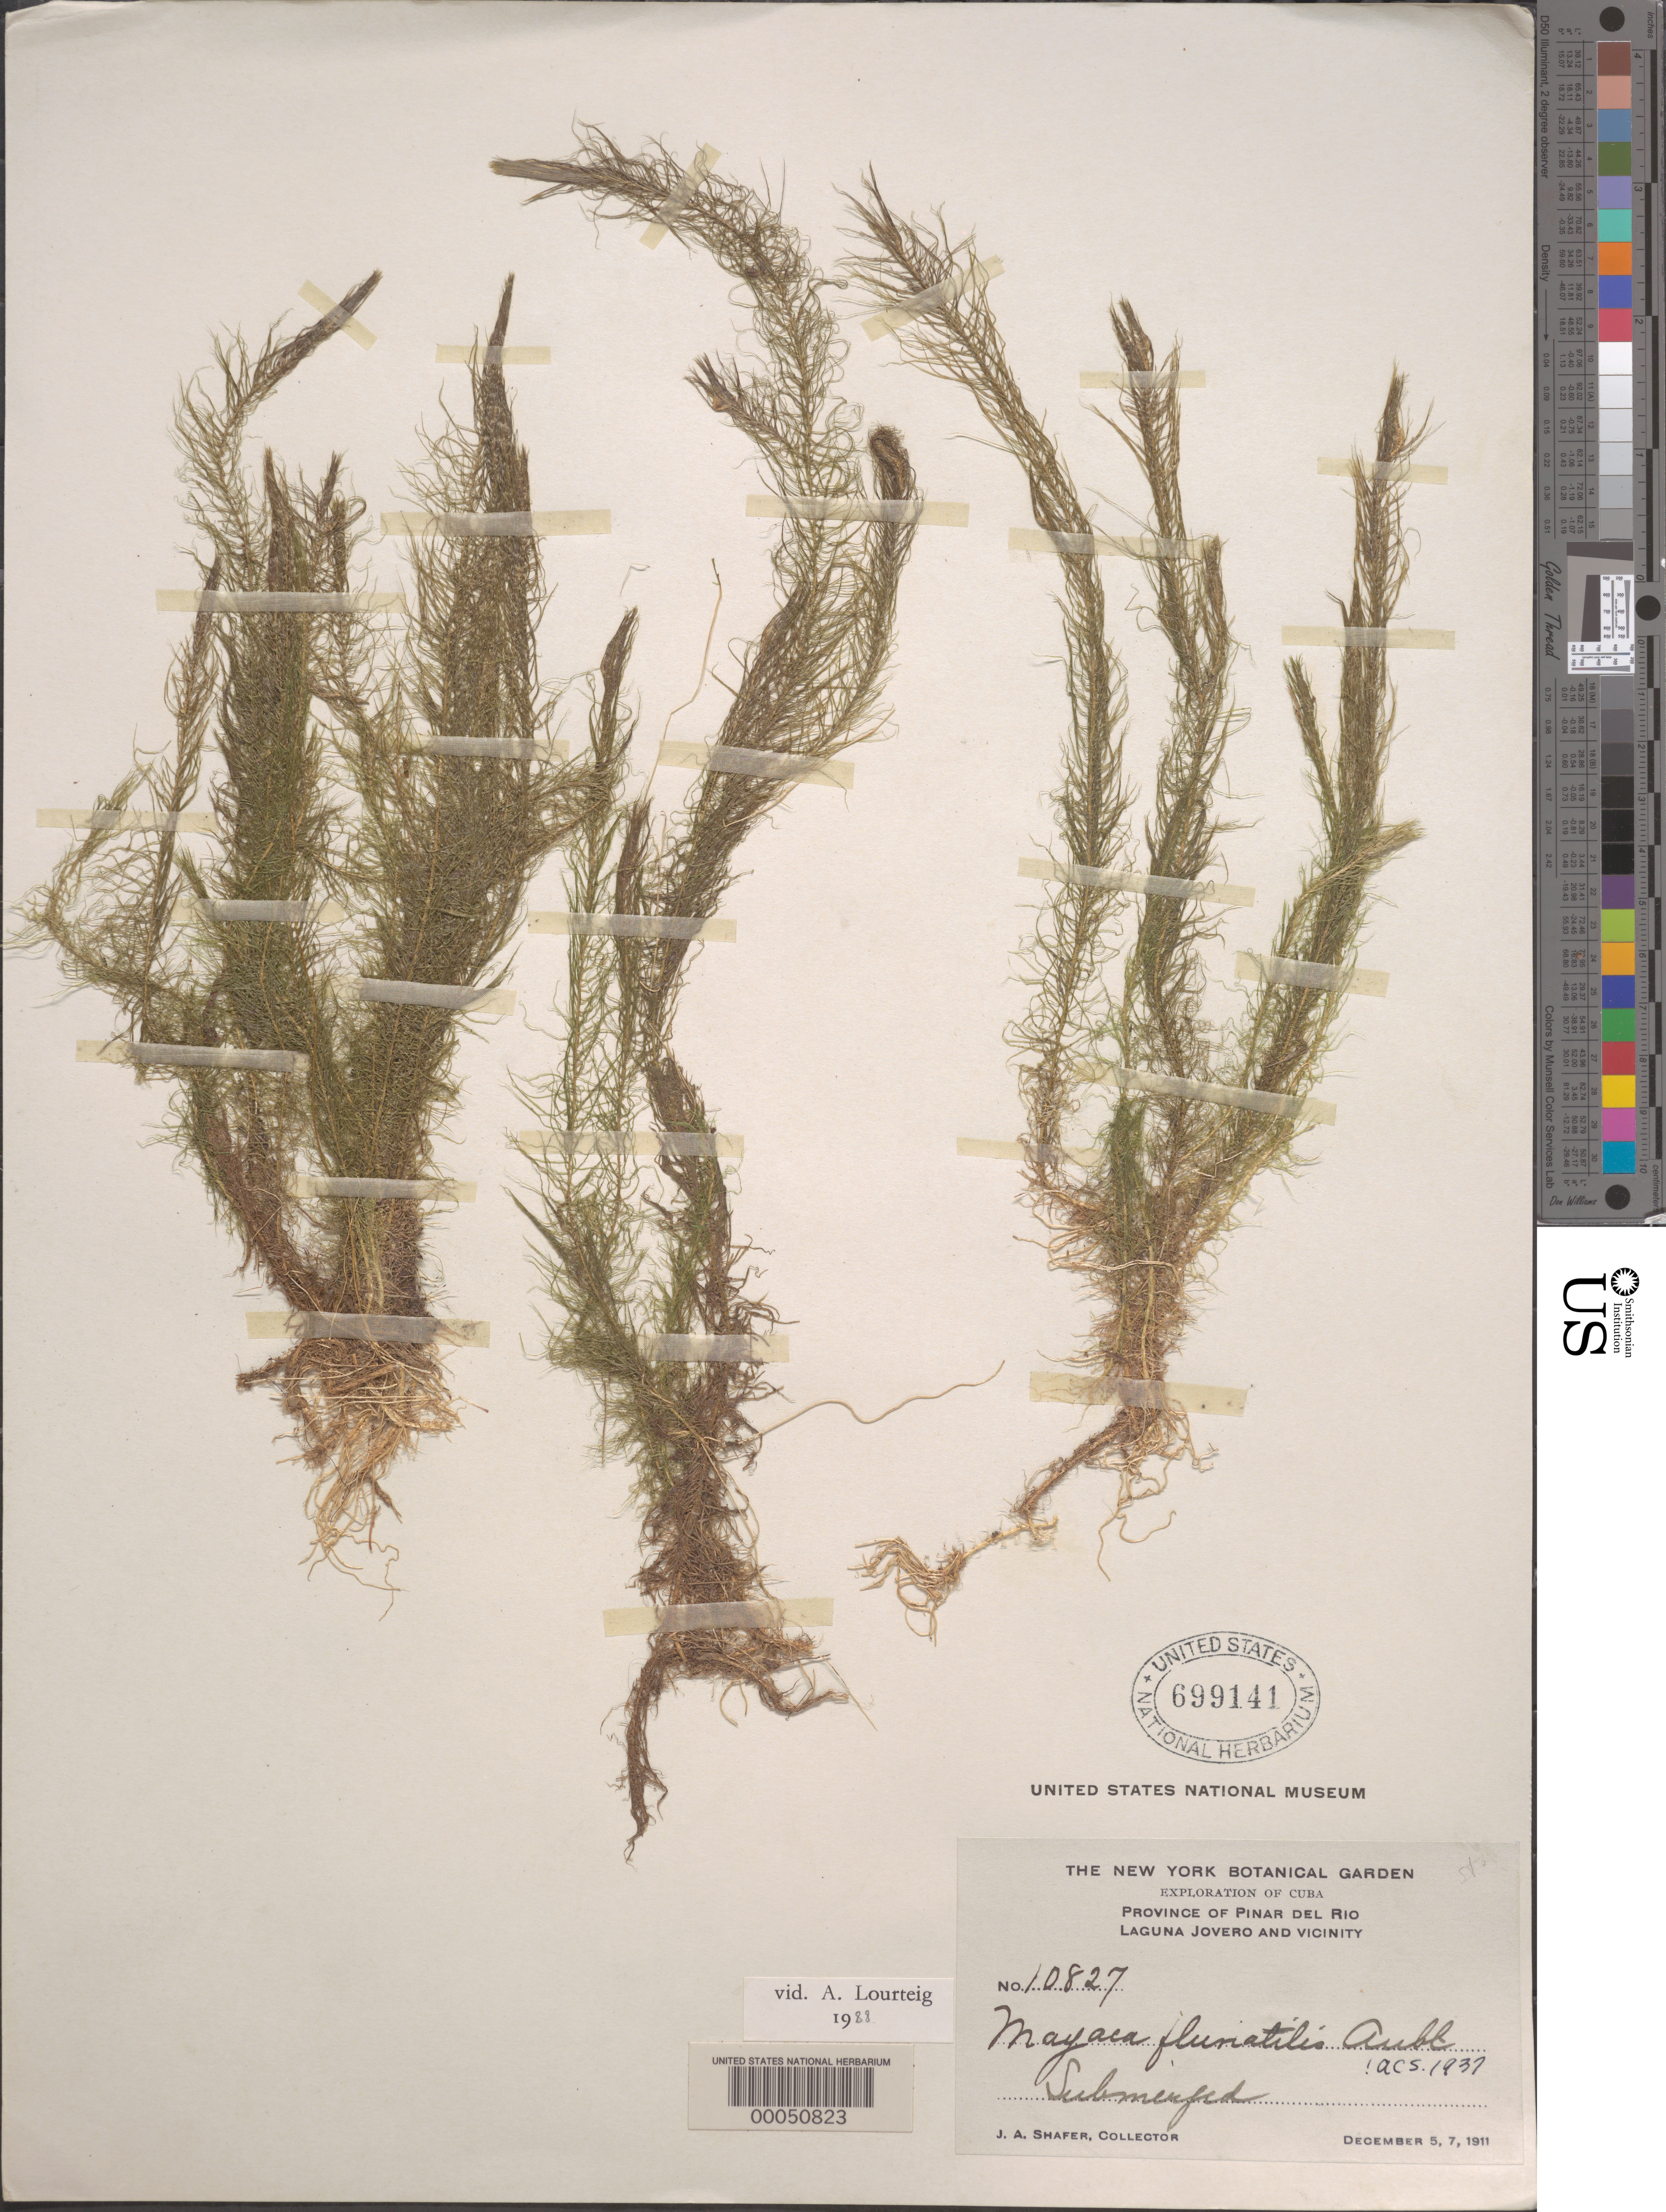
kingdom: Plantae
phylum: Tracheophyta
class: Liliopsida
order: Poales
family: Mayacaceae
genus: Mayaca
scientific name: Mayaca fluviatilis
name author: Aubl.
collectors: J. A. Shafer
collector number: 10727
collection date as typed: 05 Dec 1911 to 07 Dec 1911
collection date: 1911-12-05/1911-12-07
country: Cuba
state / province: Pinar del Río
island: Greater Antilles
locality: Laguna jovero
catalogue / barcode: US 699141